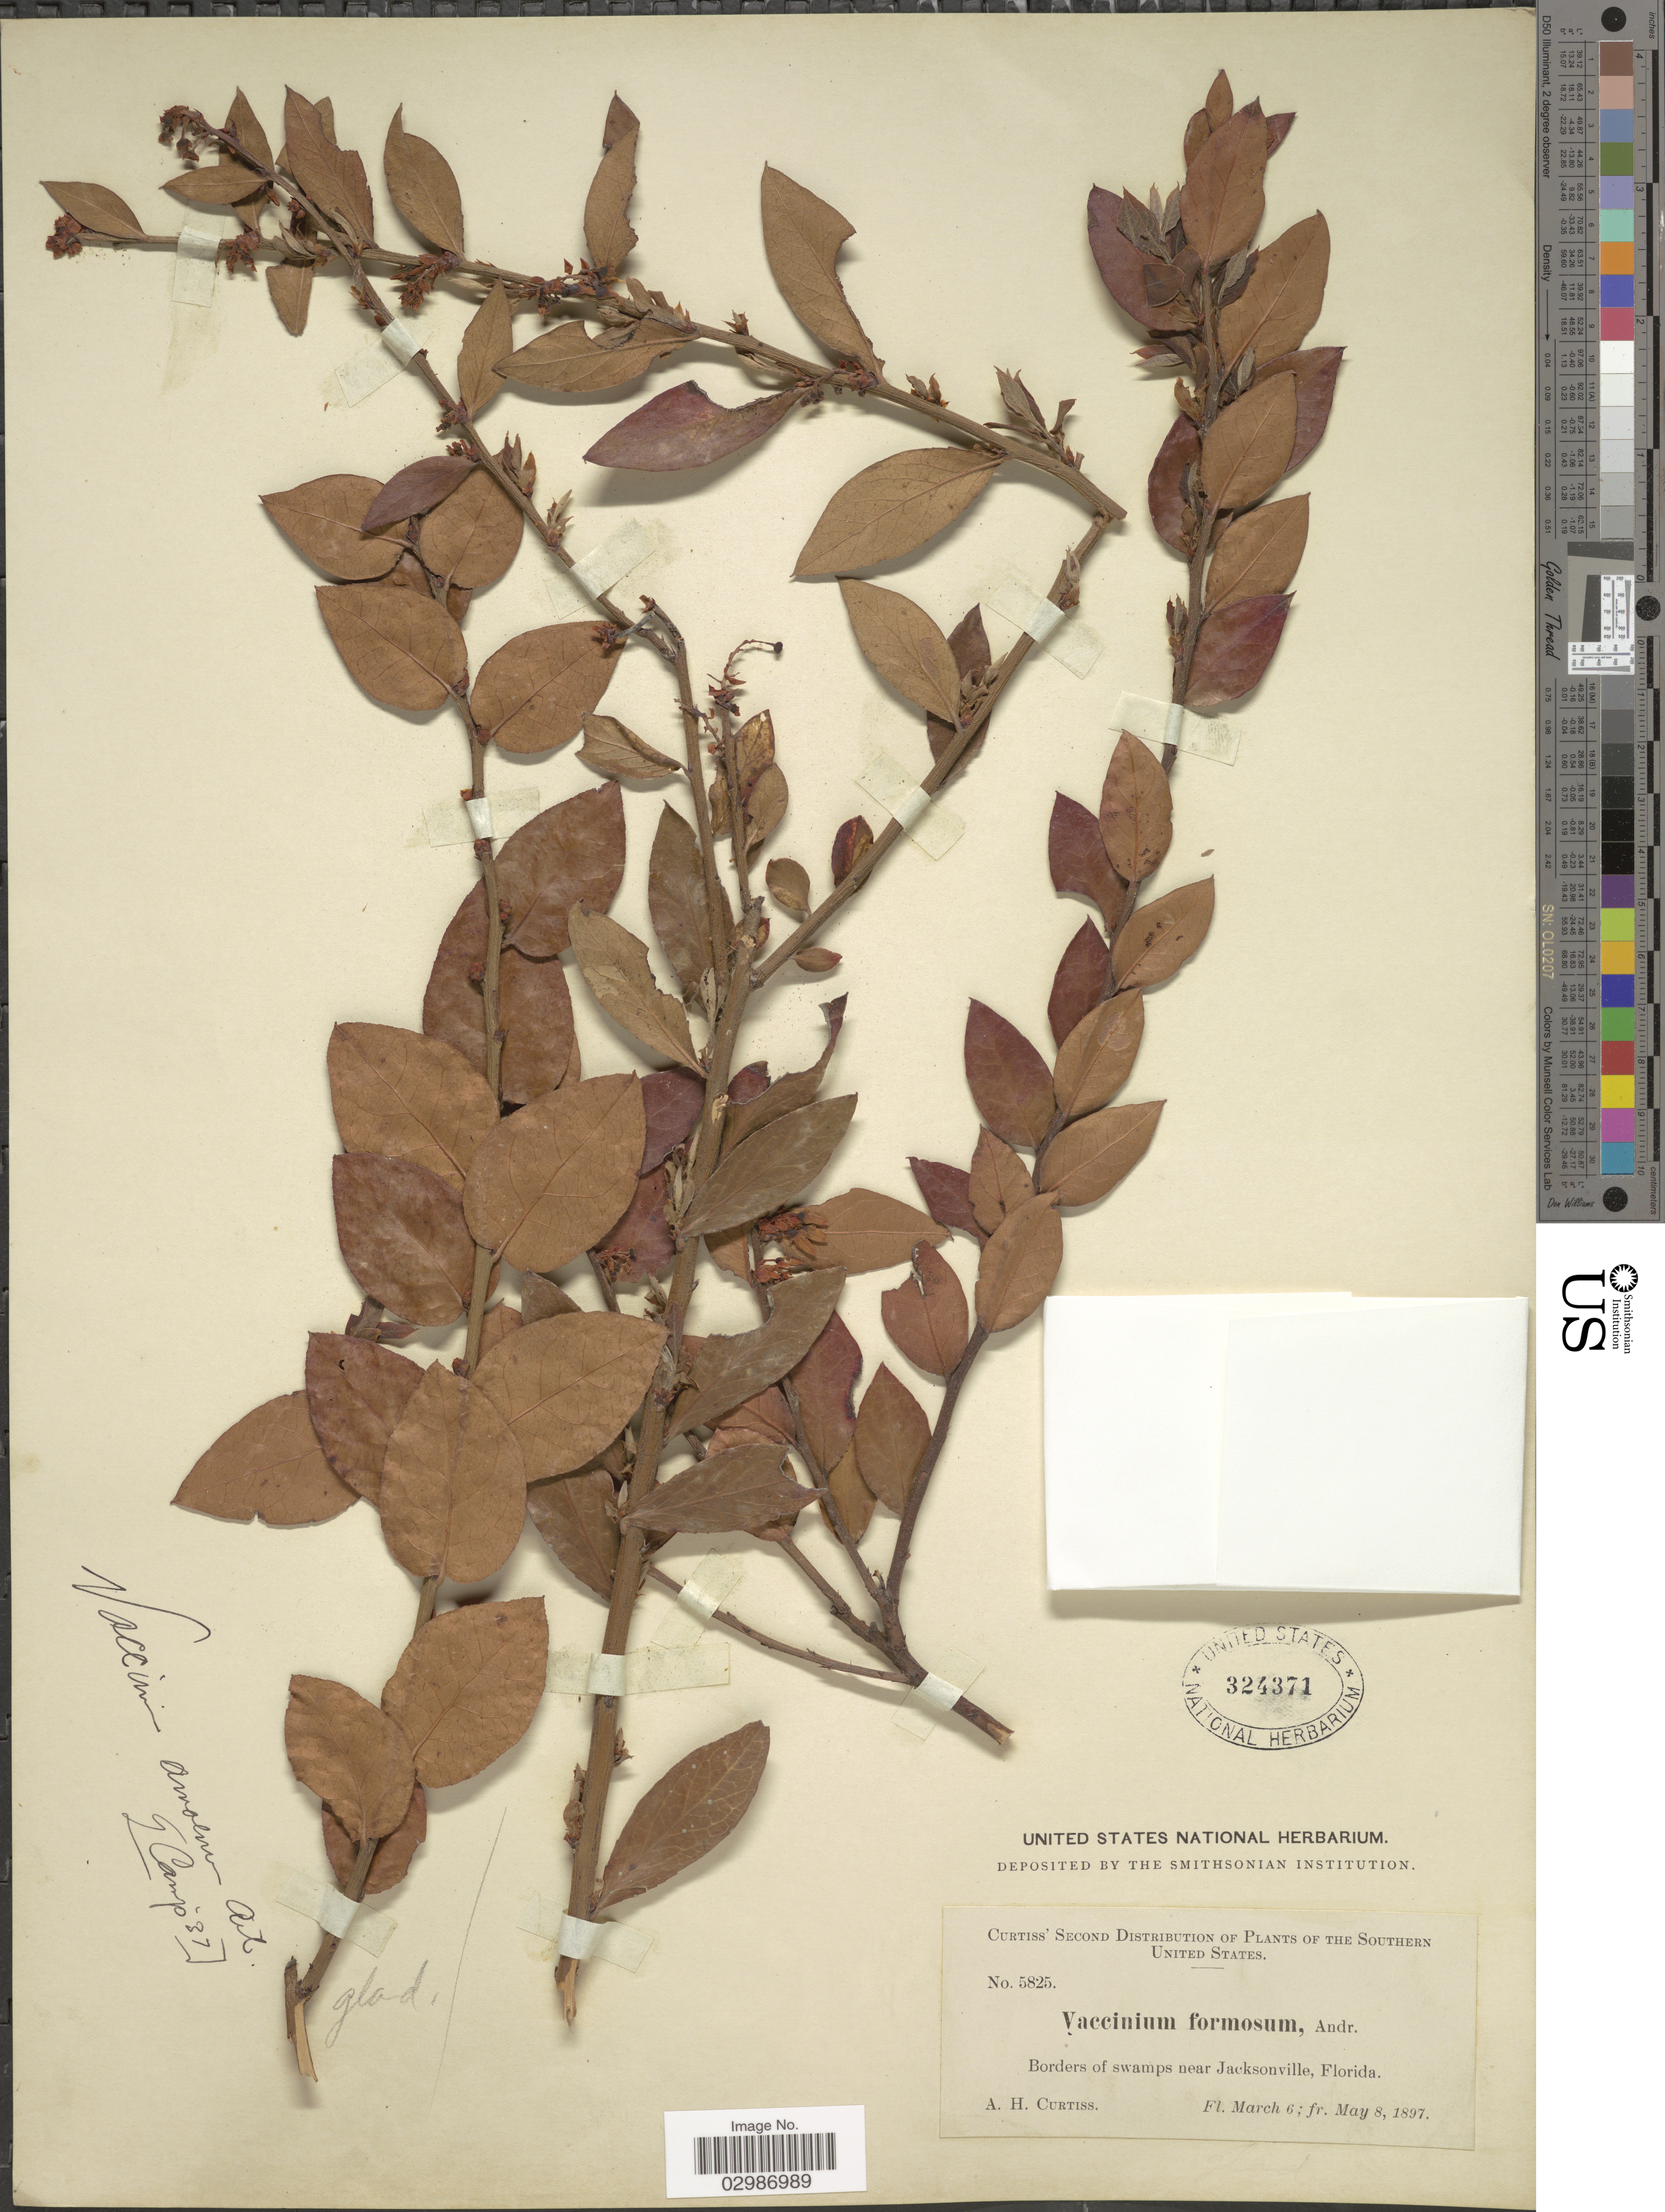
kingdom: Plantae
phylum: Tracheophyta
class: Magnoliopsida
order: Ericales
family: Ericaceae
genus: Vaccinium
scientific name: Vaccinium amoenum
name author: Aiton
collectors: A. H. Curtiss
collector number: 5825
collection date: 1897-03-06/1897-05-08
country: United States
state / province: Florida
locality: The Southern United States, Borders of swamps near Jacksonville.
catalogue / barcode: US 324371